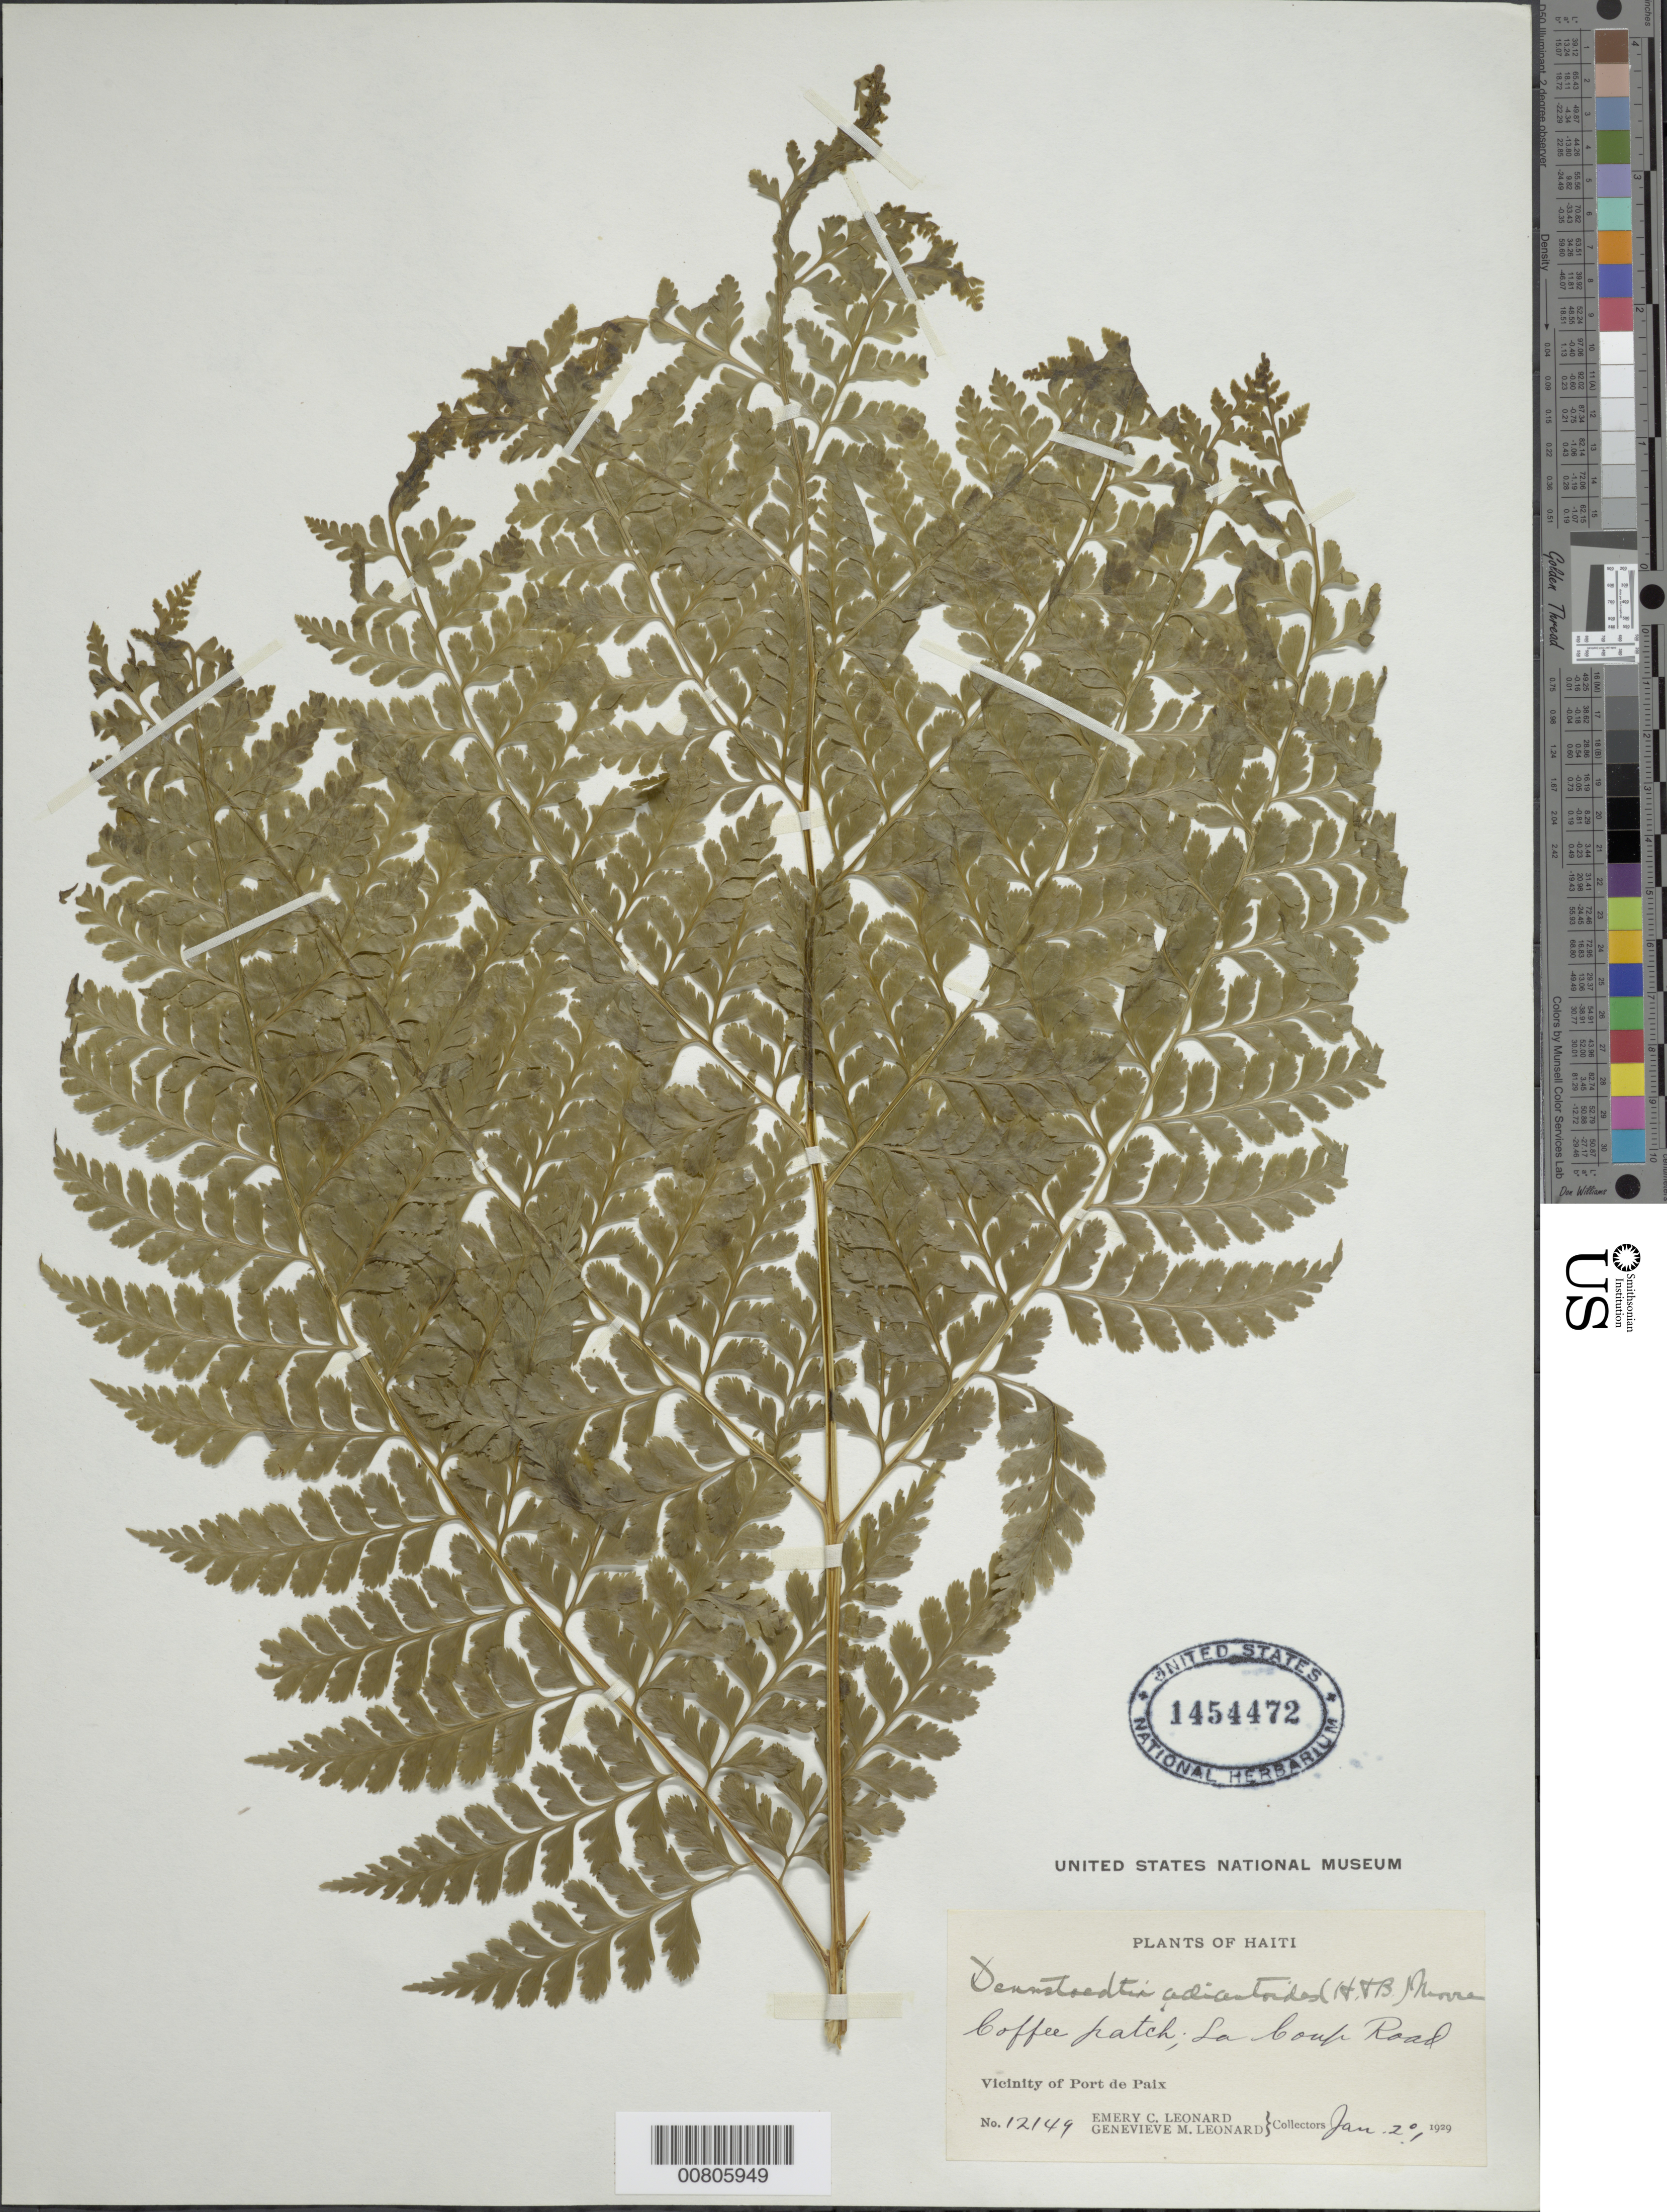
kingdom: Plantae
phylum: Tracheophyta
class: Polypodiopsida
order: Polypodiales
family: Dennstaedtiaceae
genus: Dennstaedtia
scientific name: Dennstaedtia bipinnata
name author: (Cav.) Maxon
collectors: E. C. Leonard & G. M. Leonard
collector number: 12149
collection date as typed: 20 Jan 1929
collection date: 1929-01-20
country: Haiti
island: Hispaniola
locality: Port de Paix, La Coup Road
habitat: Coffee patch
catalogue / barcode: US 1454472